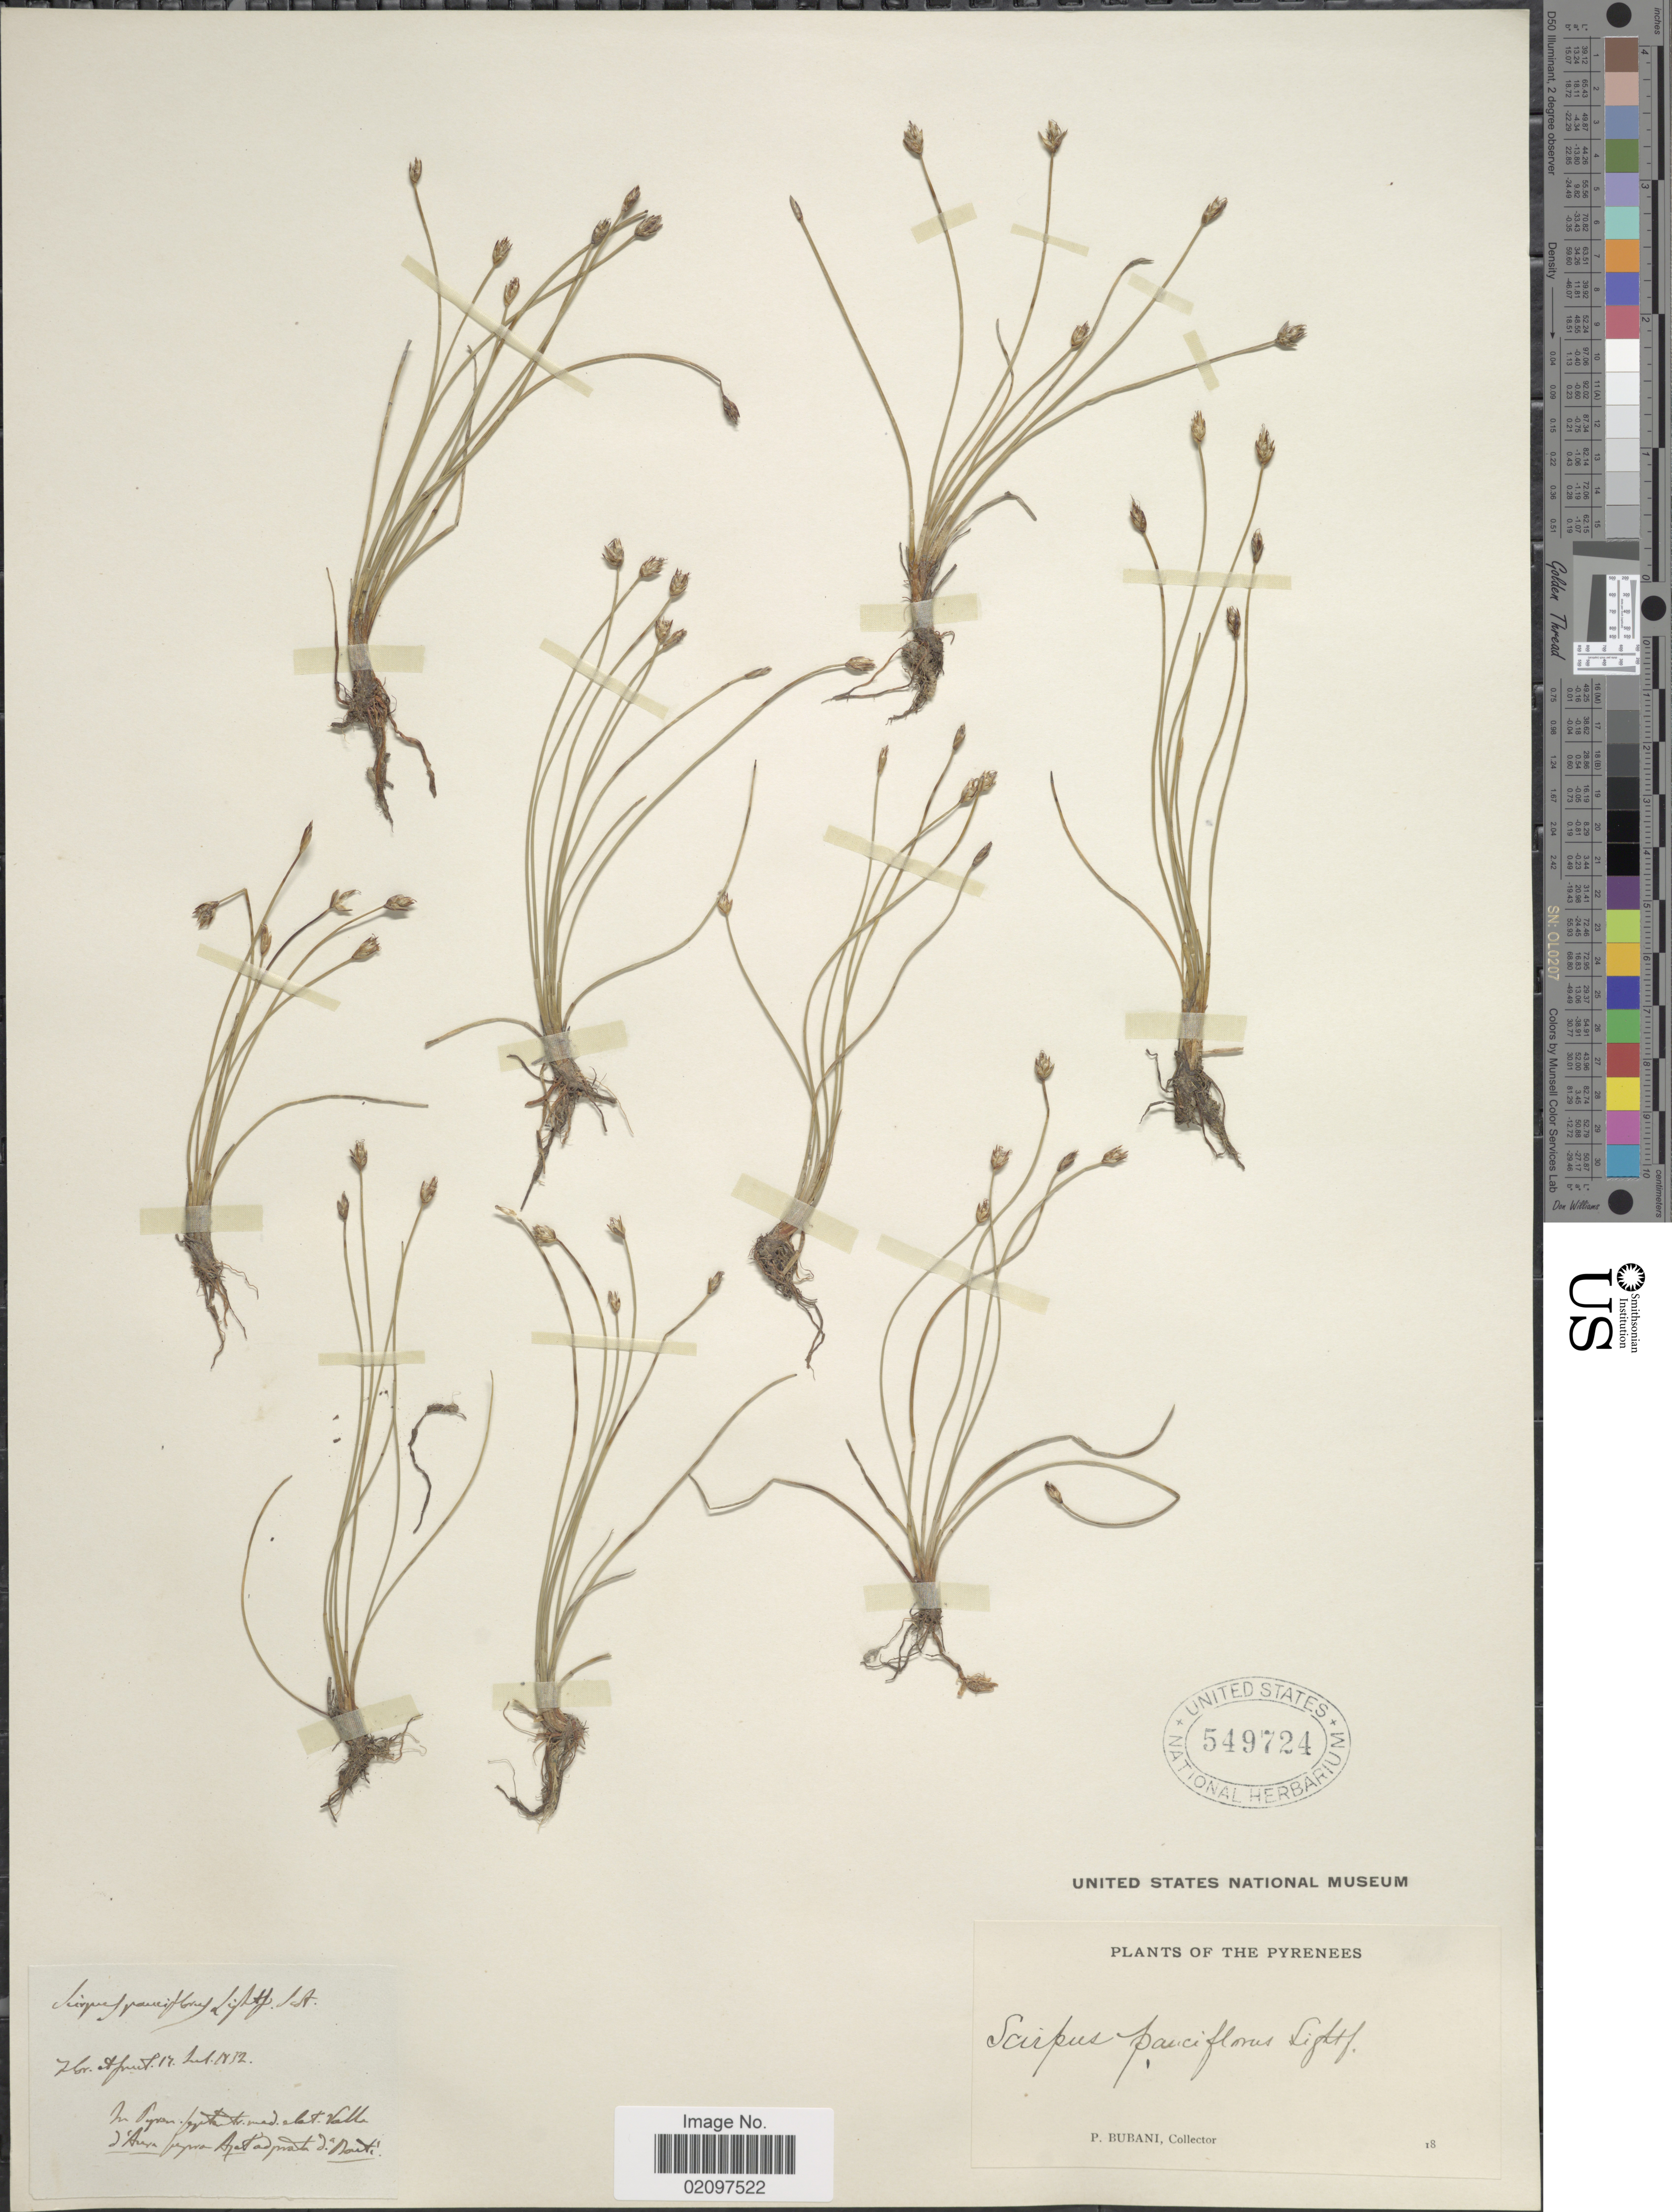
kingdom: Plantae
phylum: Tracheophyta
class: Liliopsida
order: Poales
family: Cyperaceae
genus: Eleocharis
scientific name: Eleocharis quinqueflora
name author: (Hartmann) O. Schwarz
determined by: Strong, Mark T., (BOT), Smithsonian Institution - National Museum of Natural History (UNITED STATES)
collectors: P. Bubani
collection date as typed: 18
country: France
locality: The Pyrenees. In Pyren. [illegible text] med. elat. Valle d'Aura supra Azet ad prata de Norte [interpreted].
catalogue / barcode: US 549724